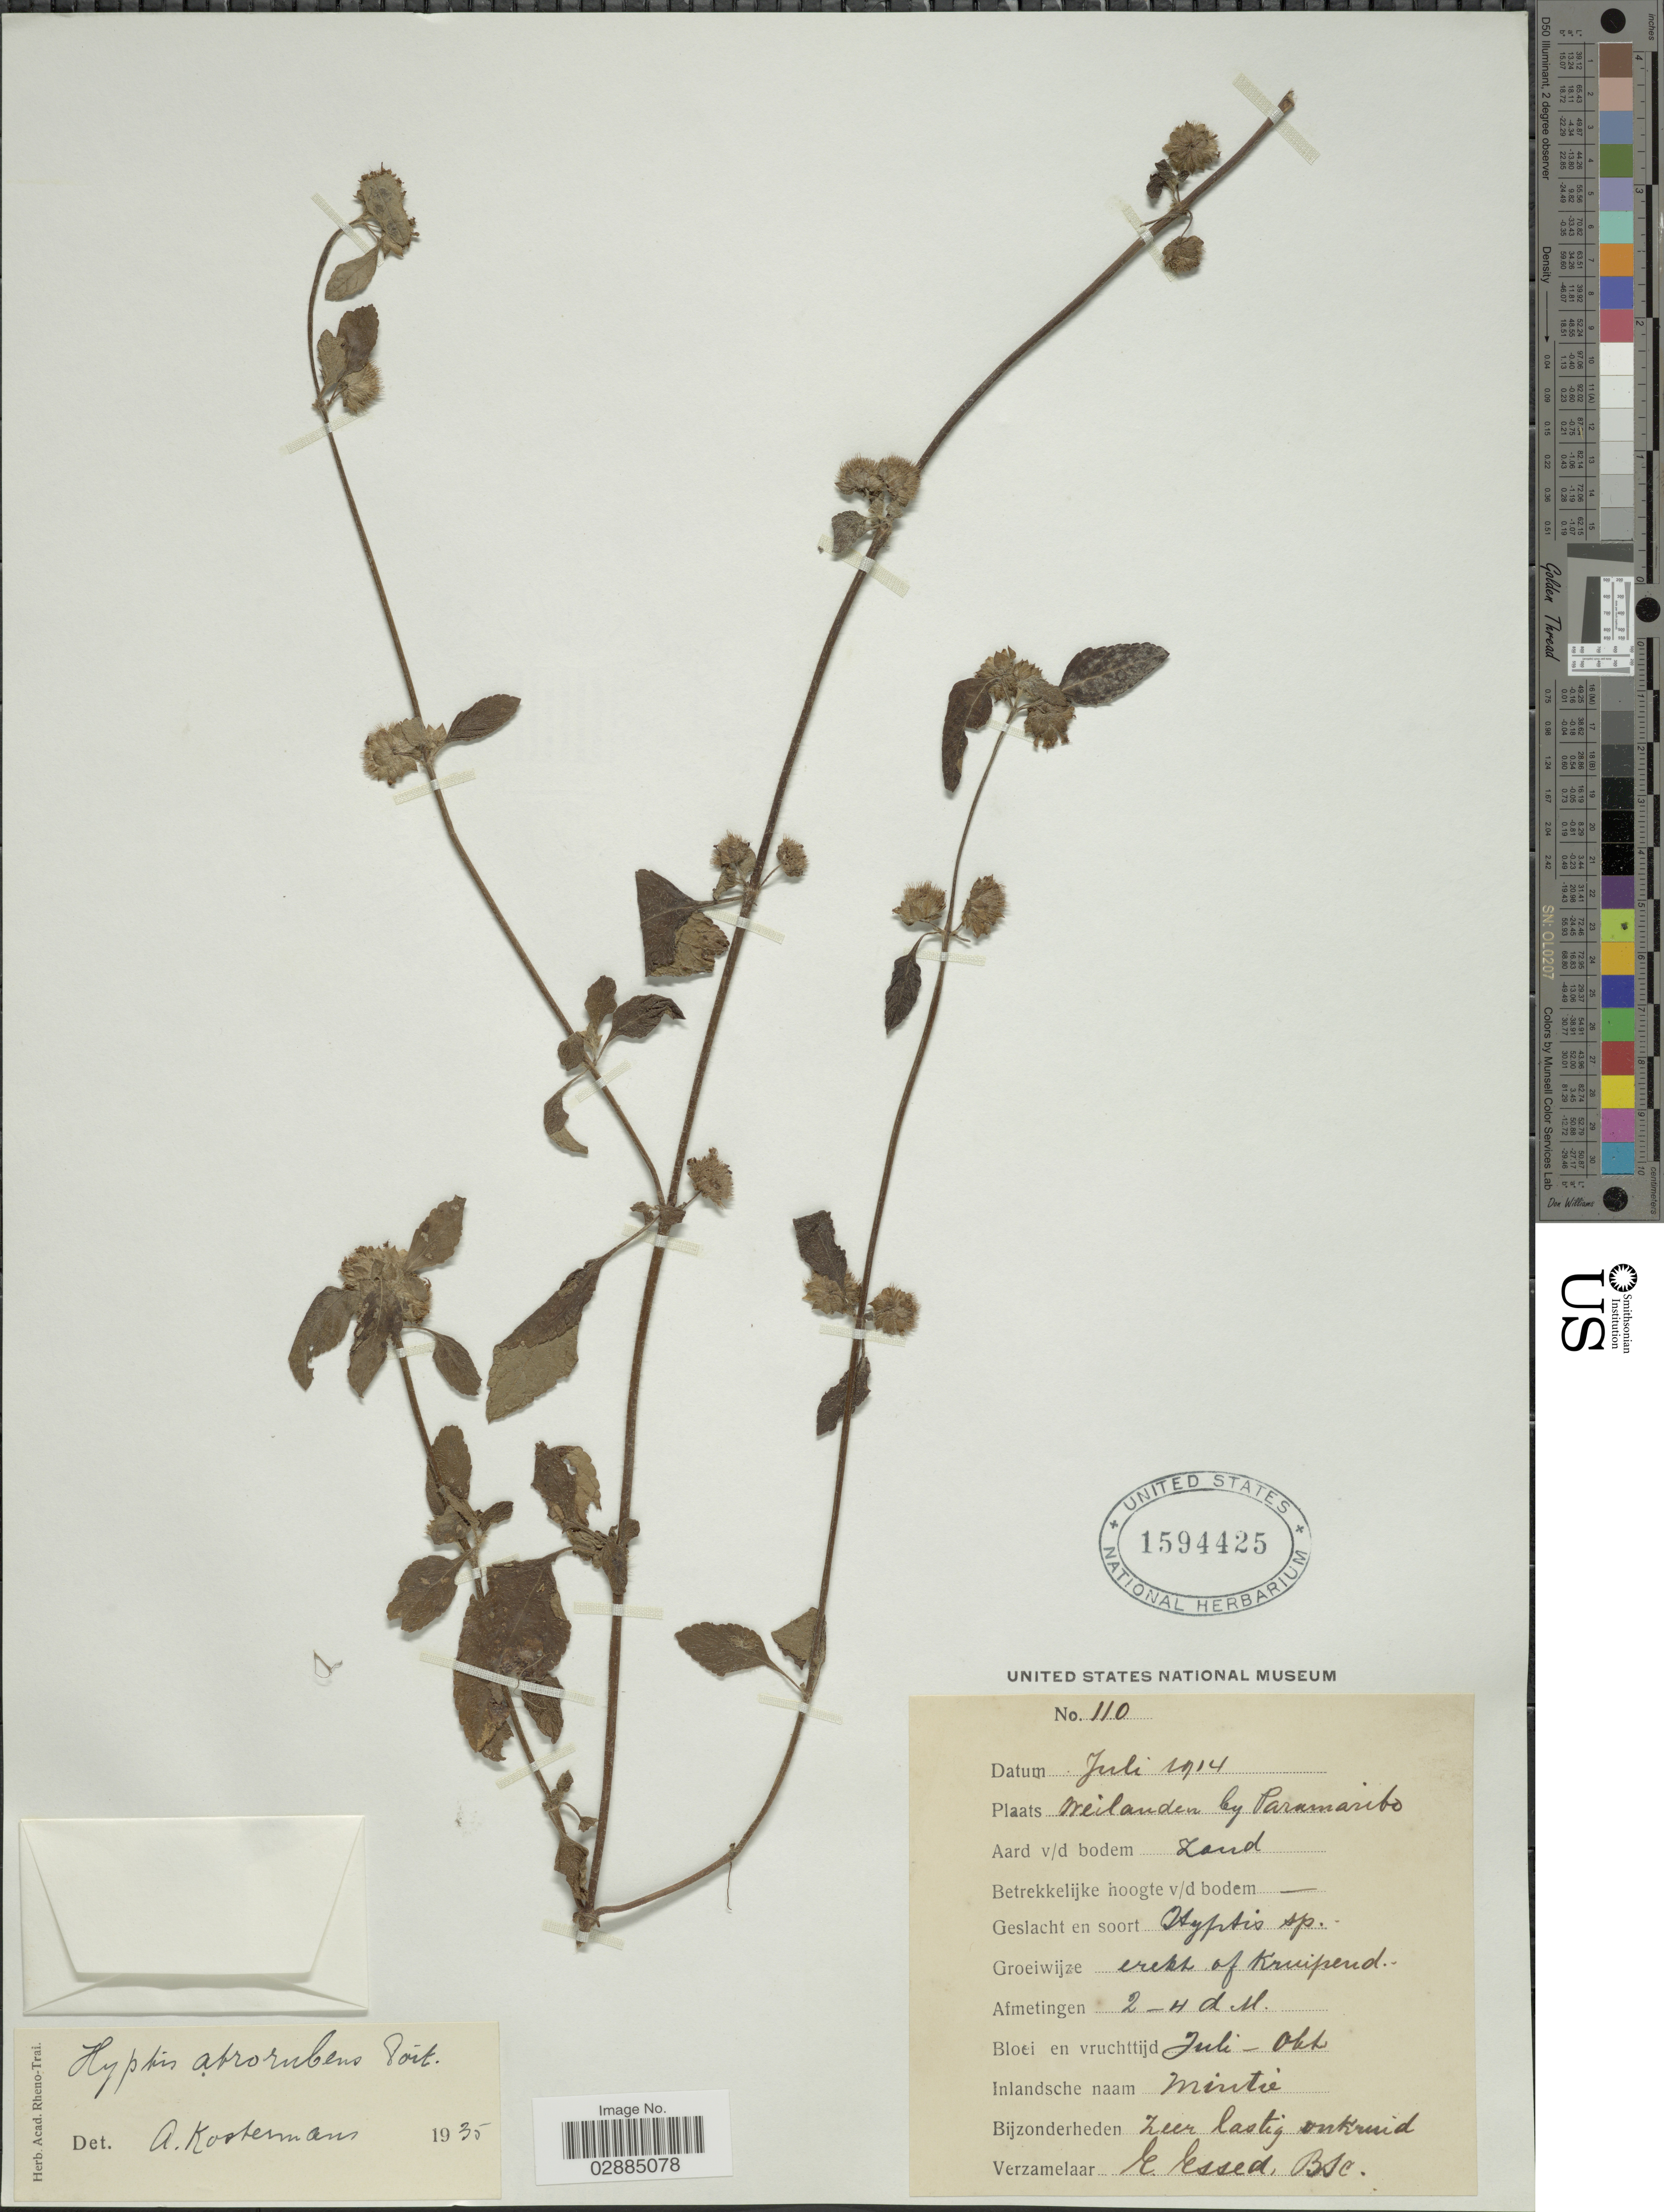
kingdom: Plantae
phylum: Tracheophyta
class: Magnoliopsida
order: Lamiales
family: Lamiaceae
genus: Hyptis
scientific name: Hyptis atrorubens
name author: Poit.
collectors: E. Essed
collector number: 110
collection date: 1914-07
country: Suriname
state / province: Paramaribo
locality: Weilanden by Paramaribo.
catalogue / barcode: US 1594425